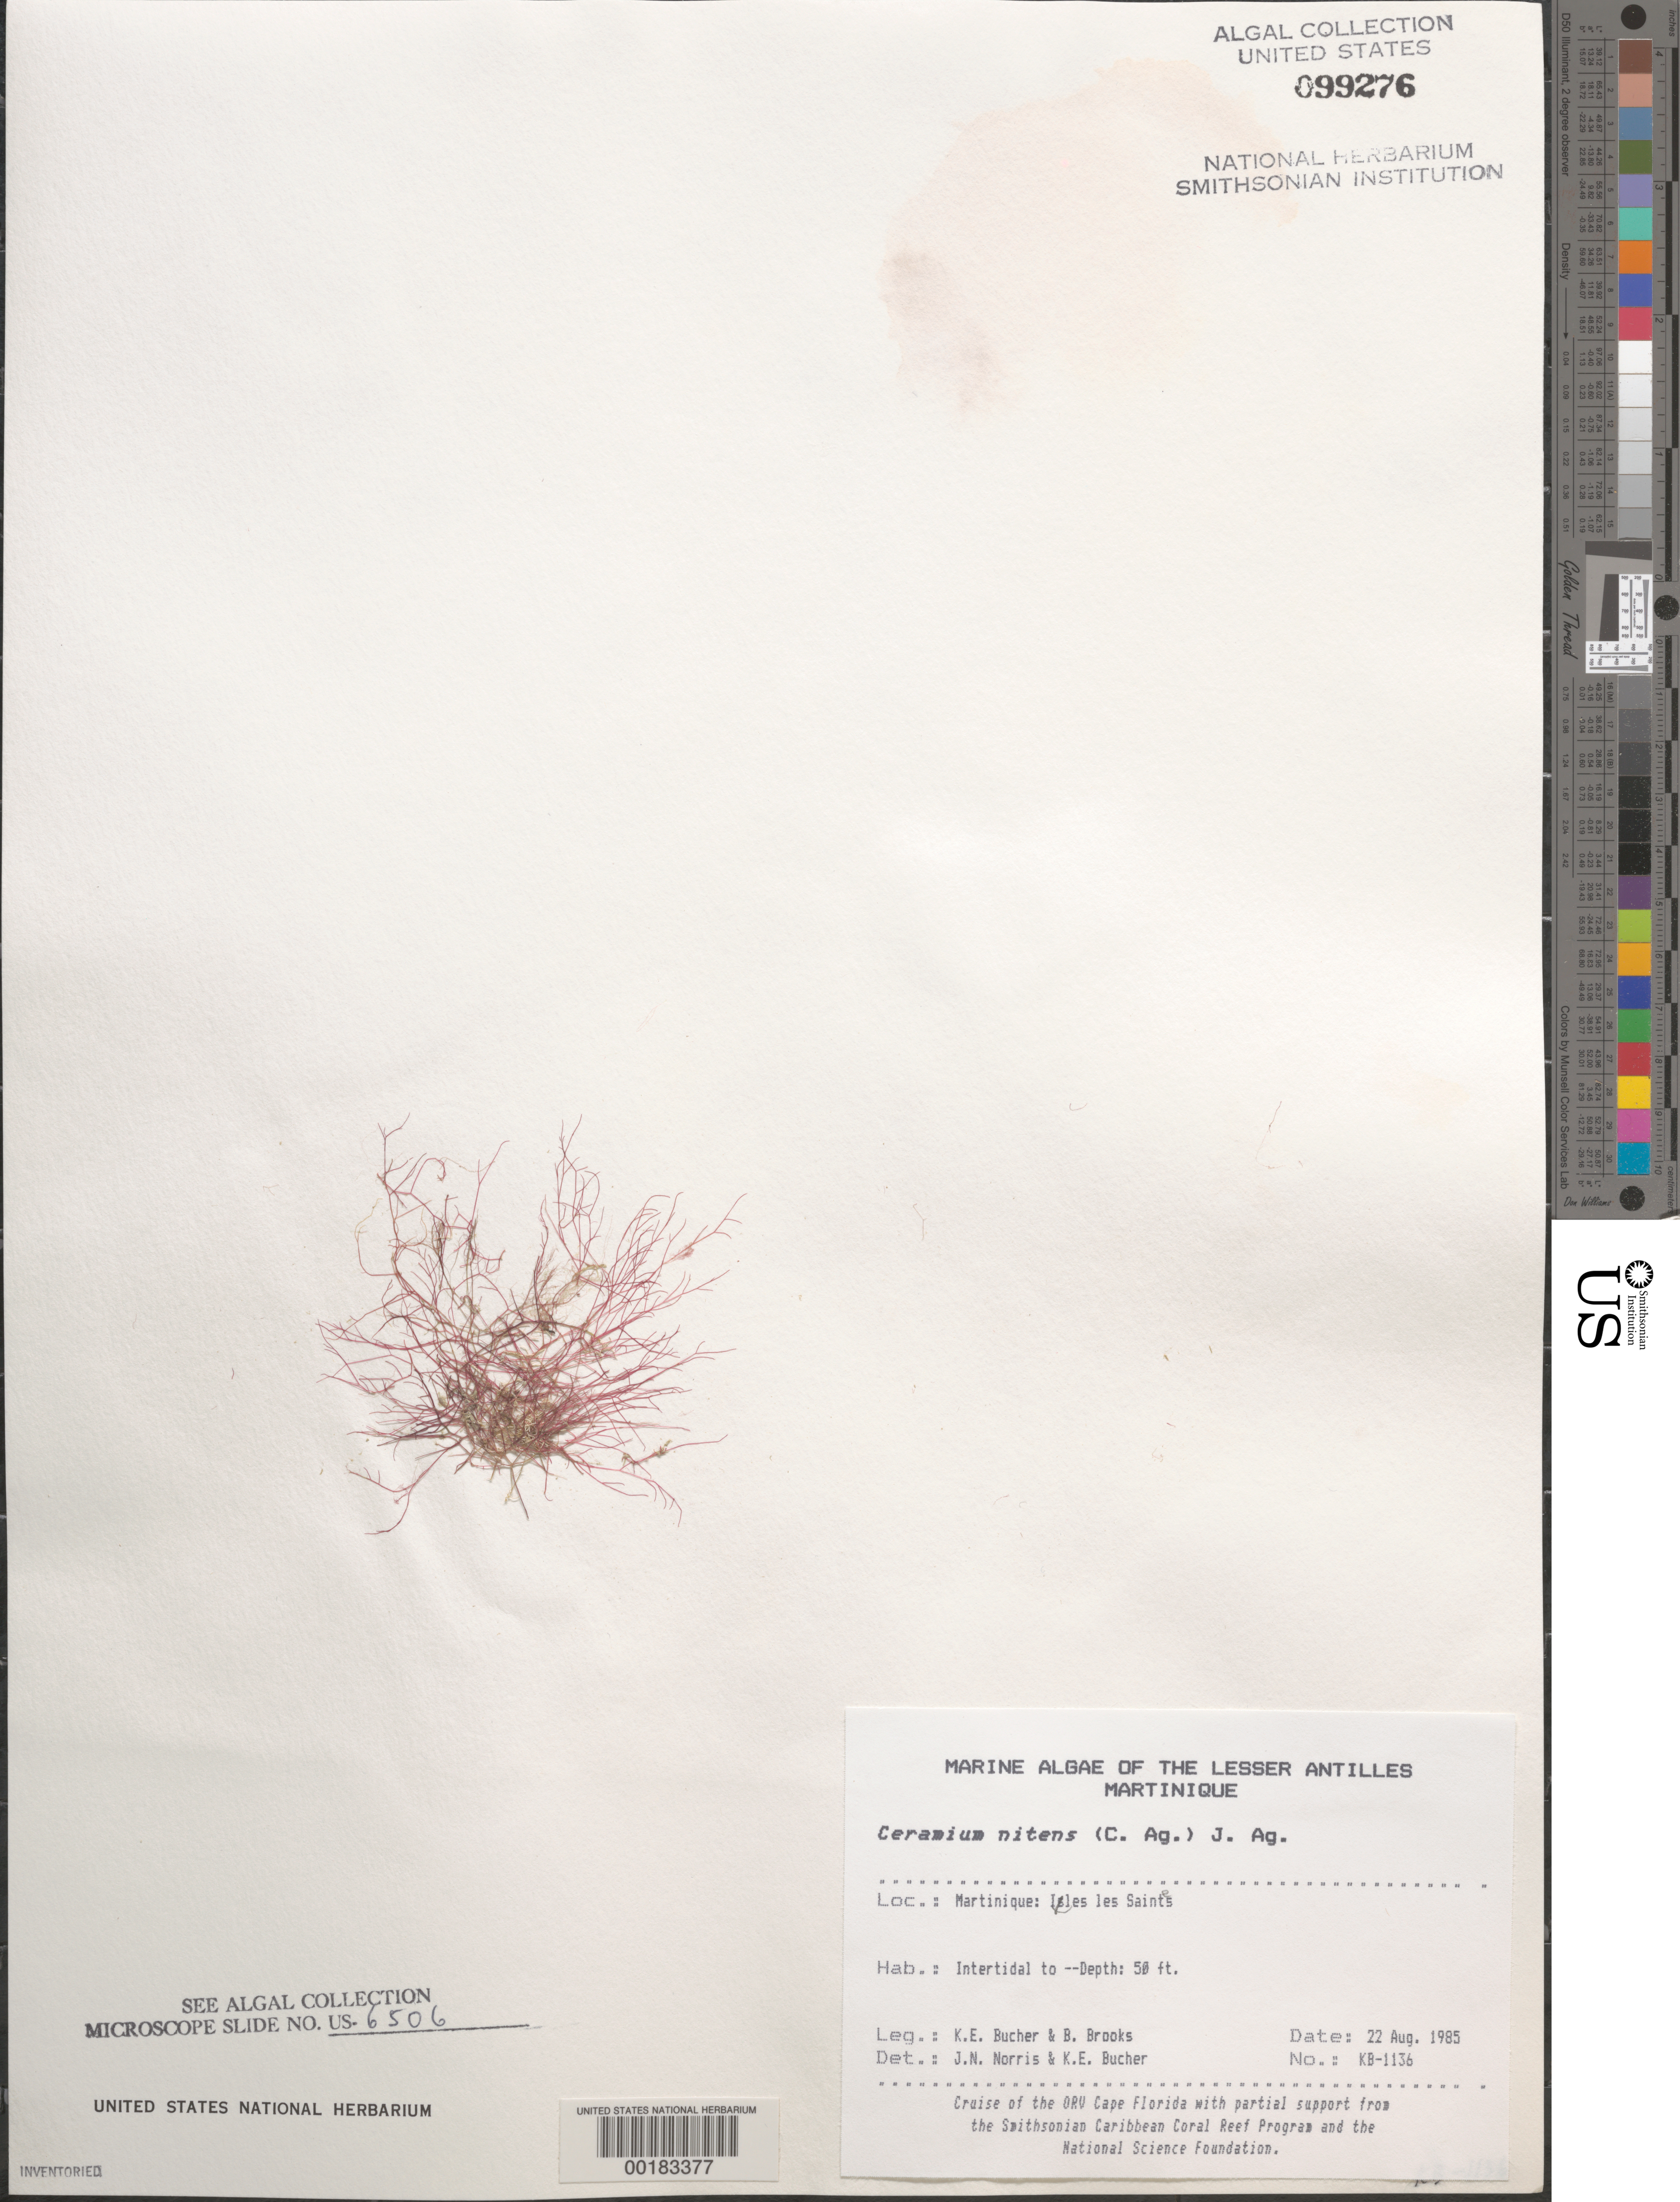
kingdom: Plantae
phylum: Rhodophyta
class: Florideophyceae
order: Ceramiales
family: Ceramiaceae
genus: Ceramium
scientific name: Ceramium nitens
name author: (C. Agardh) J. Agardh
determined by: Norris, J. N.; Bucher, K. E.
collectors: K. E. Bucher & B. Brooks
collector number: Kb-1136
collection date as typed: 22 Aug 1985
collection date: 1985-08-22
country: Martinique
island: Iles les Saintes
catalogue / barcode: US 99276